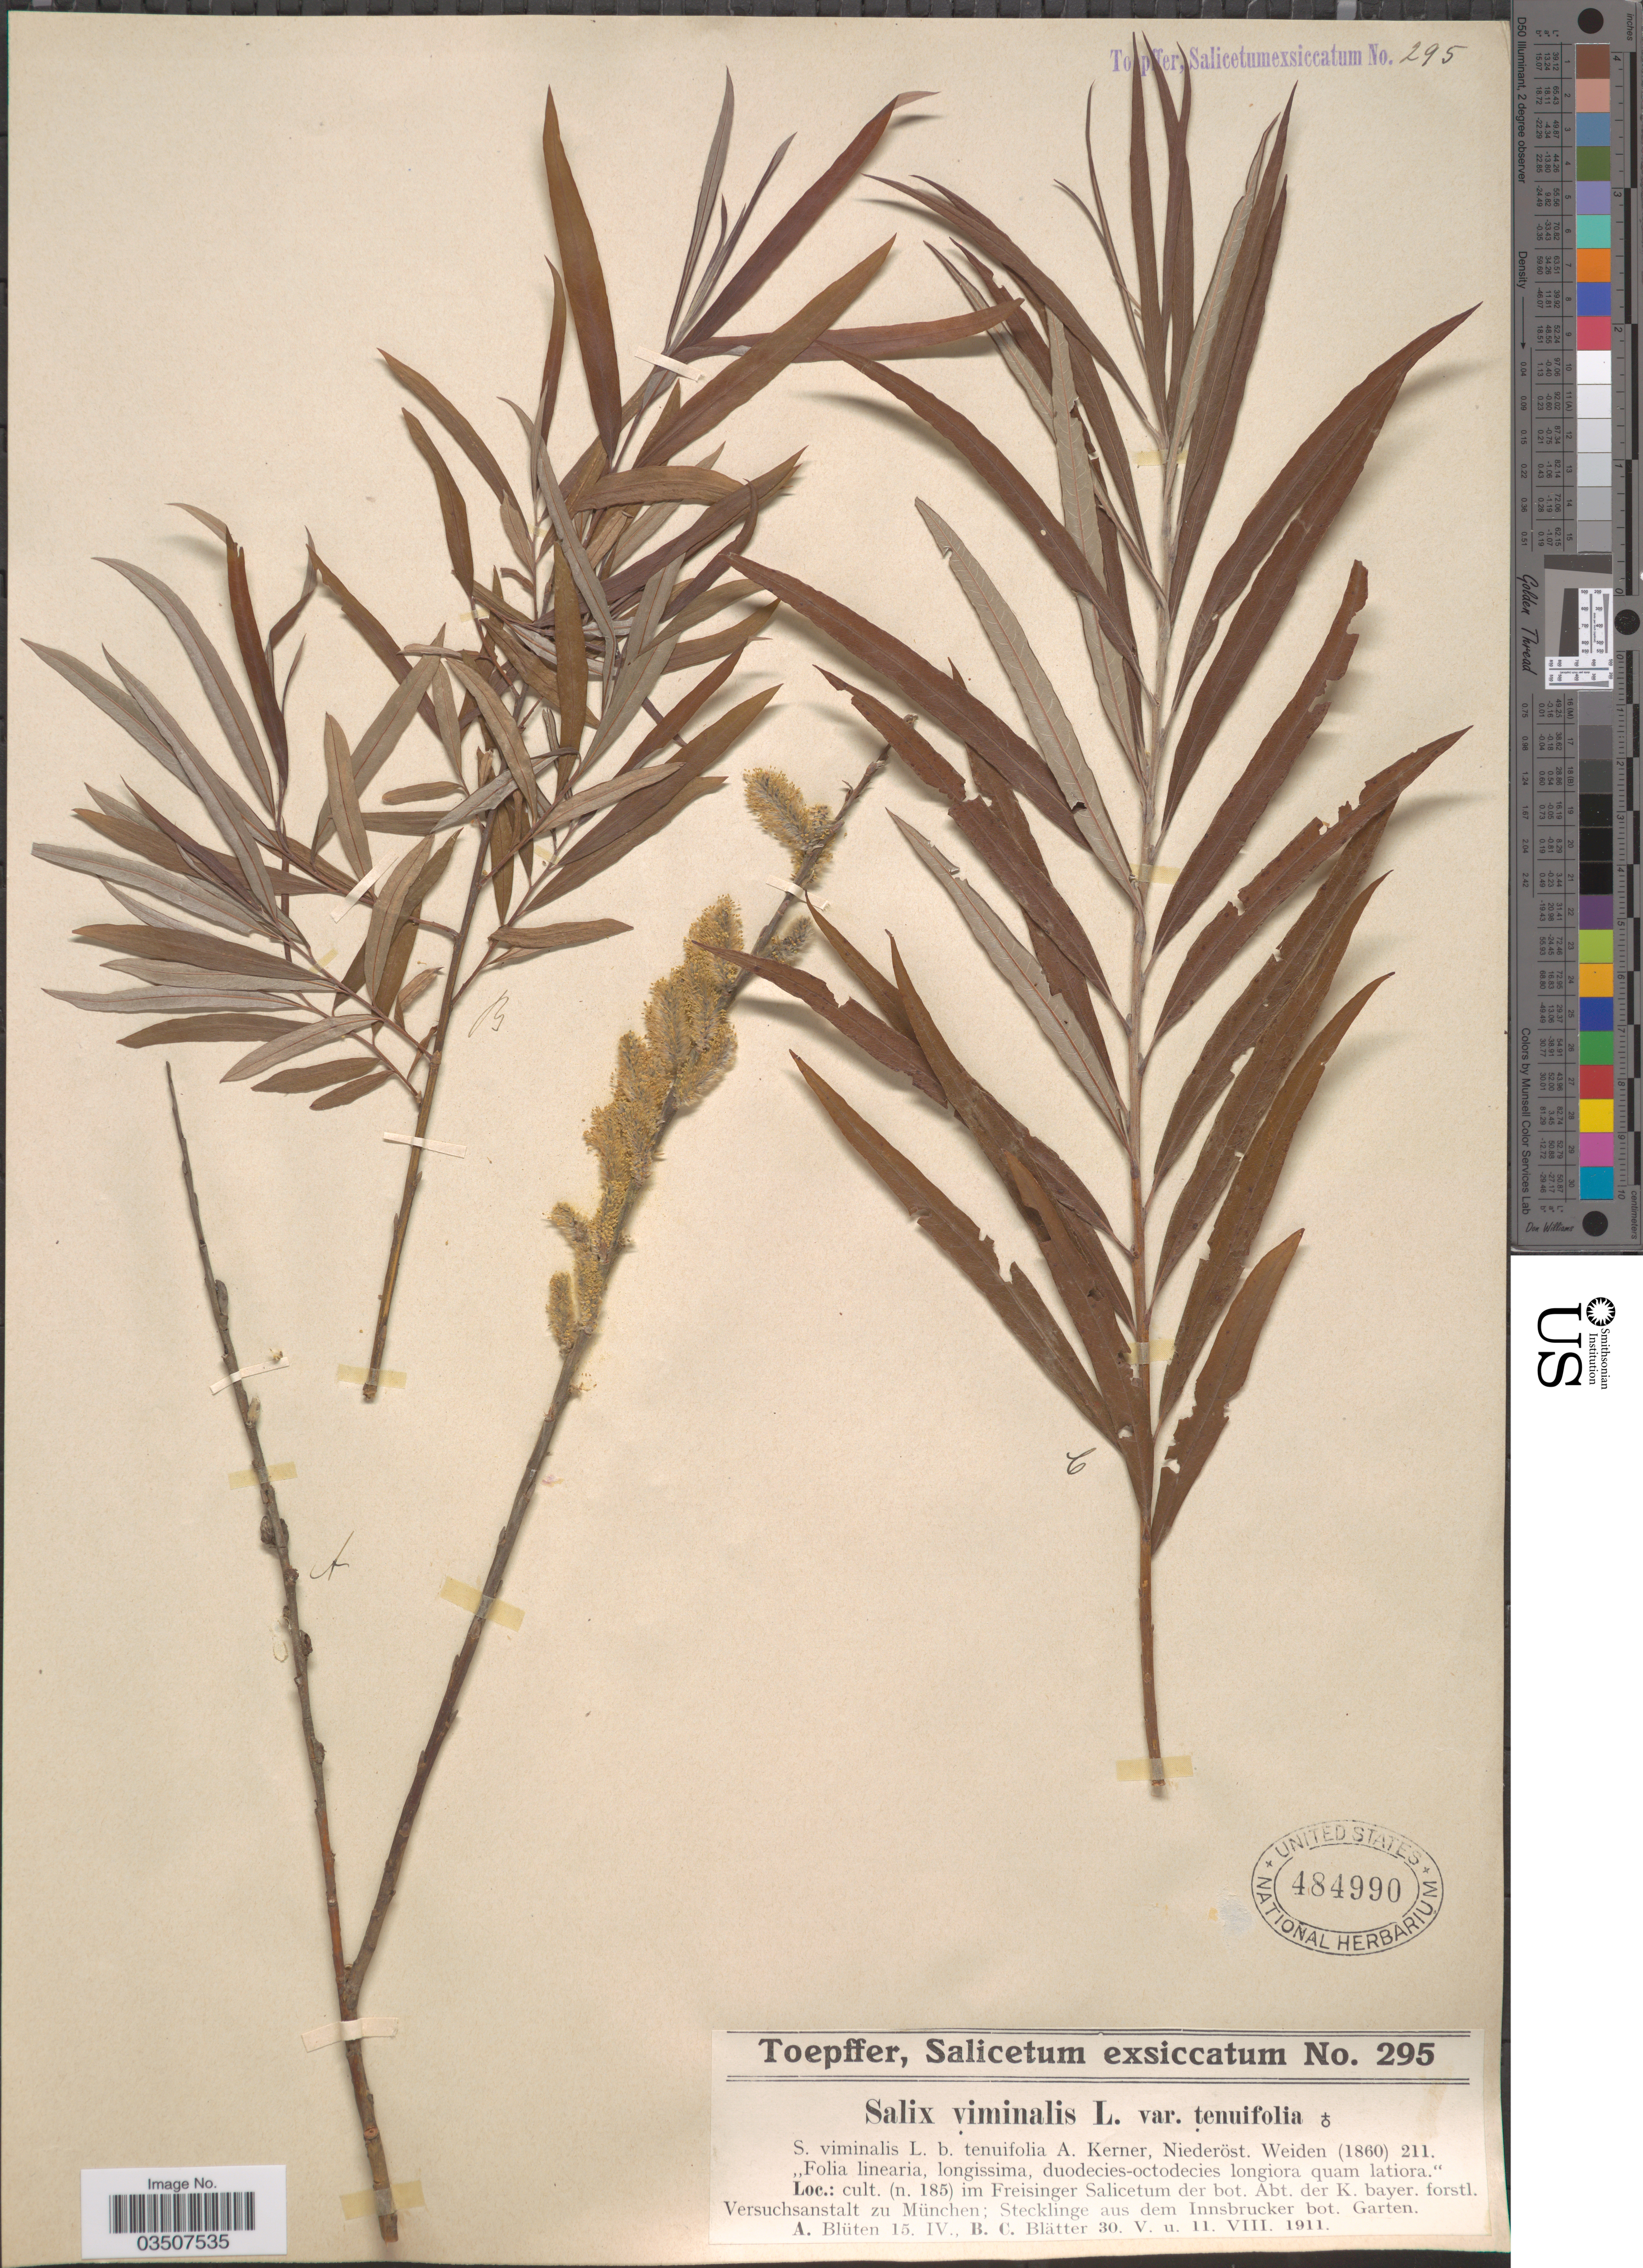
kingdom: Plantae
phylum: Tracheophyta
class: Magnoliopsida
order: Malpighiales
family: Salicaceae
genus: Salix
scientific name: Salix viminalis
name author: L.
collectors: A. Toepffer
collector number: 295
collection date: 1911-04-15/1911-08-11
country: Germany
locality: Cult. (n. 185) im Freisinger Salicetum der bot. Abt. der K. bayer. forstl. Versuchsanstalt zu München; Stecklinge aus dem Innsbrucker bot. Garten.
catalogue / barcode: US 484990